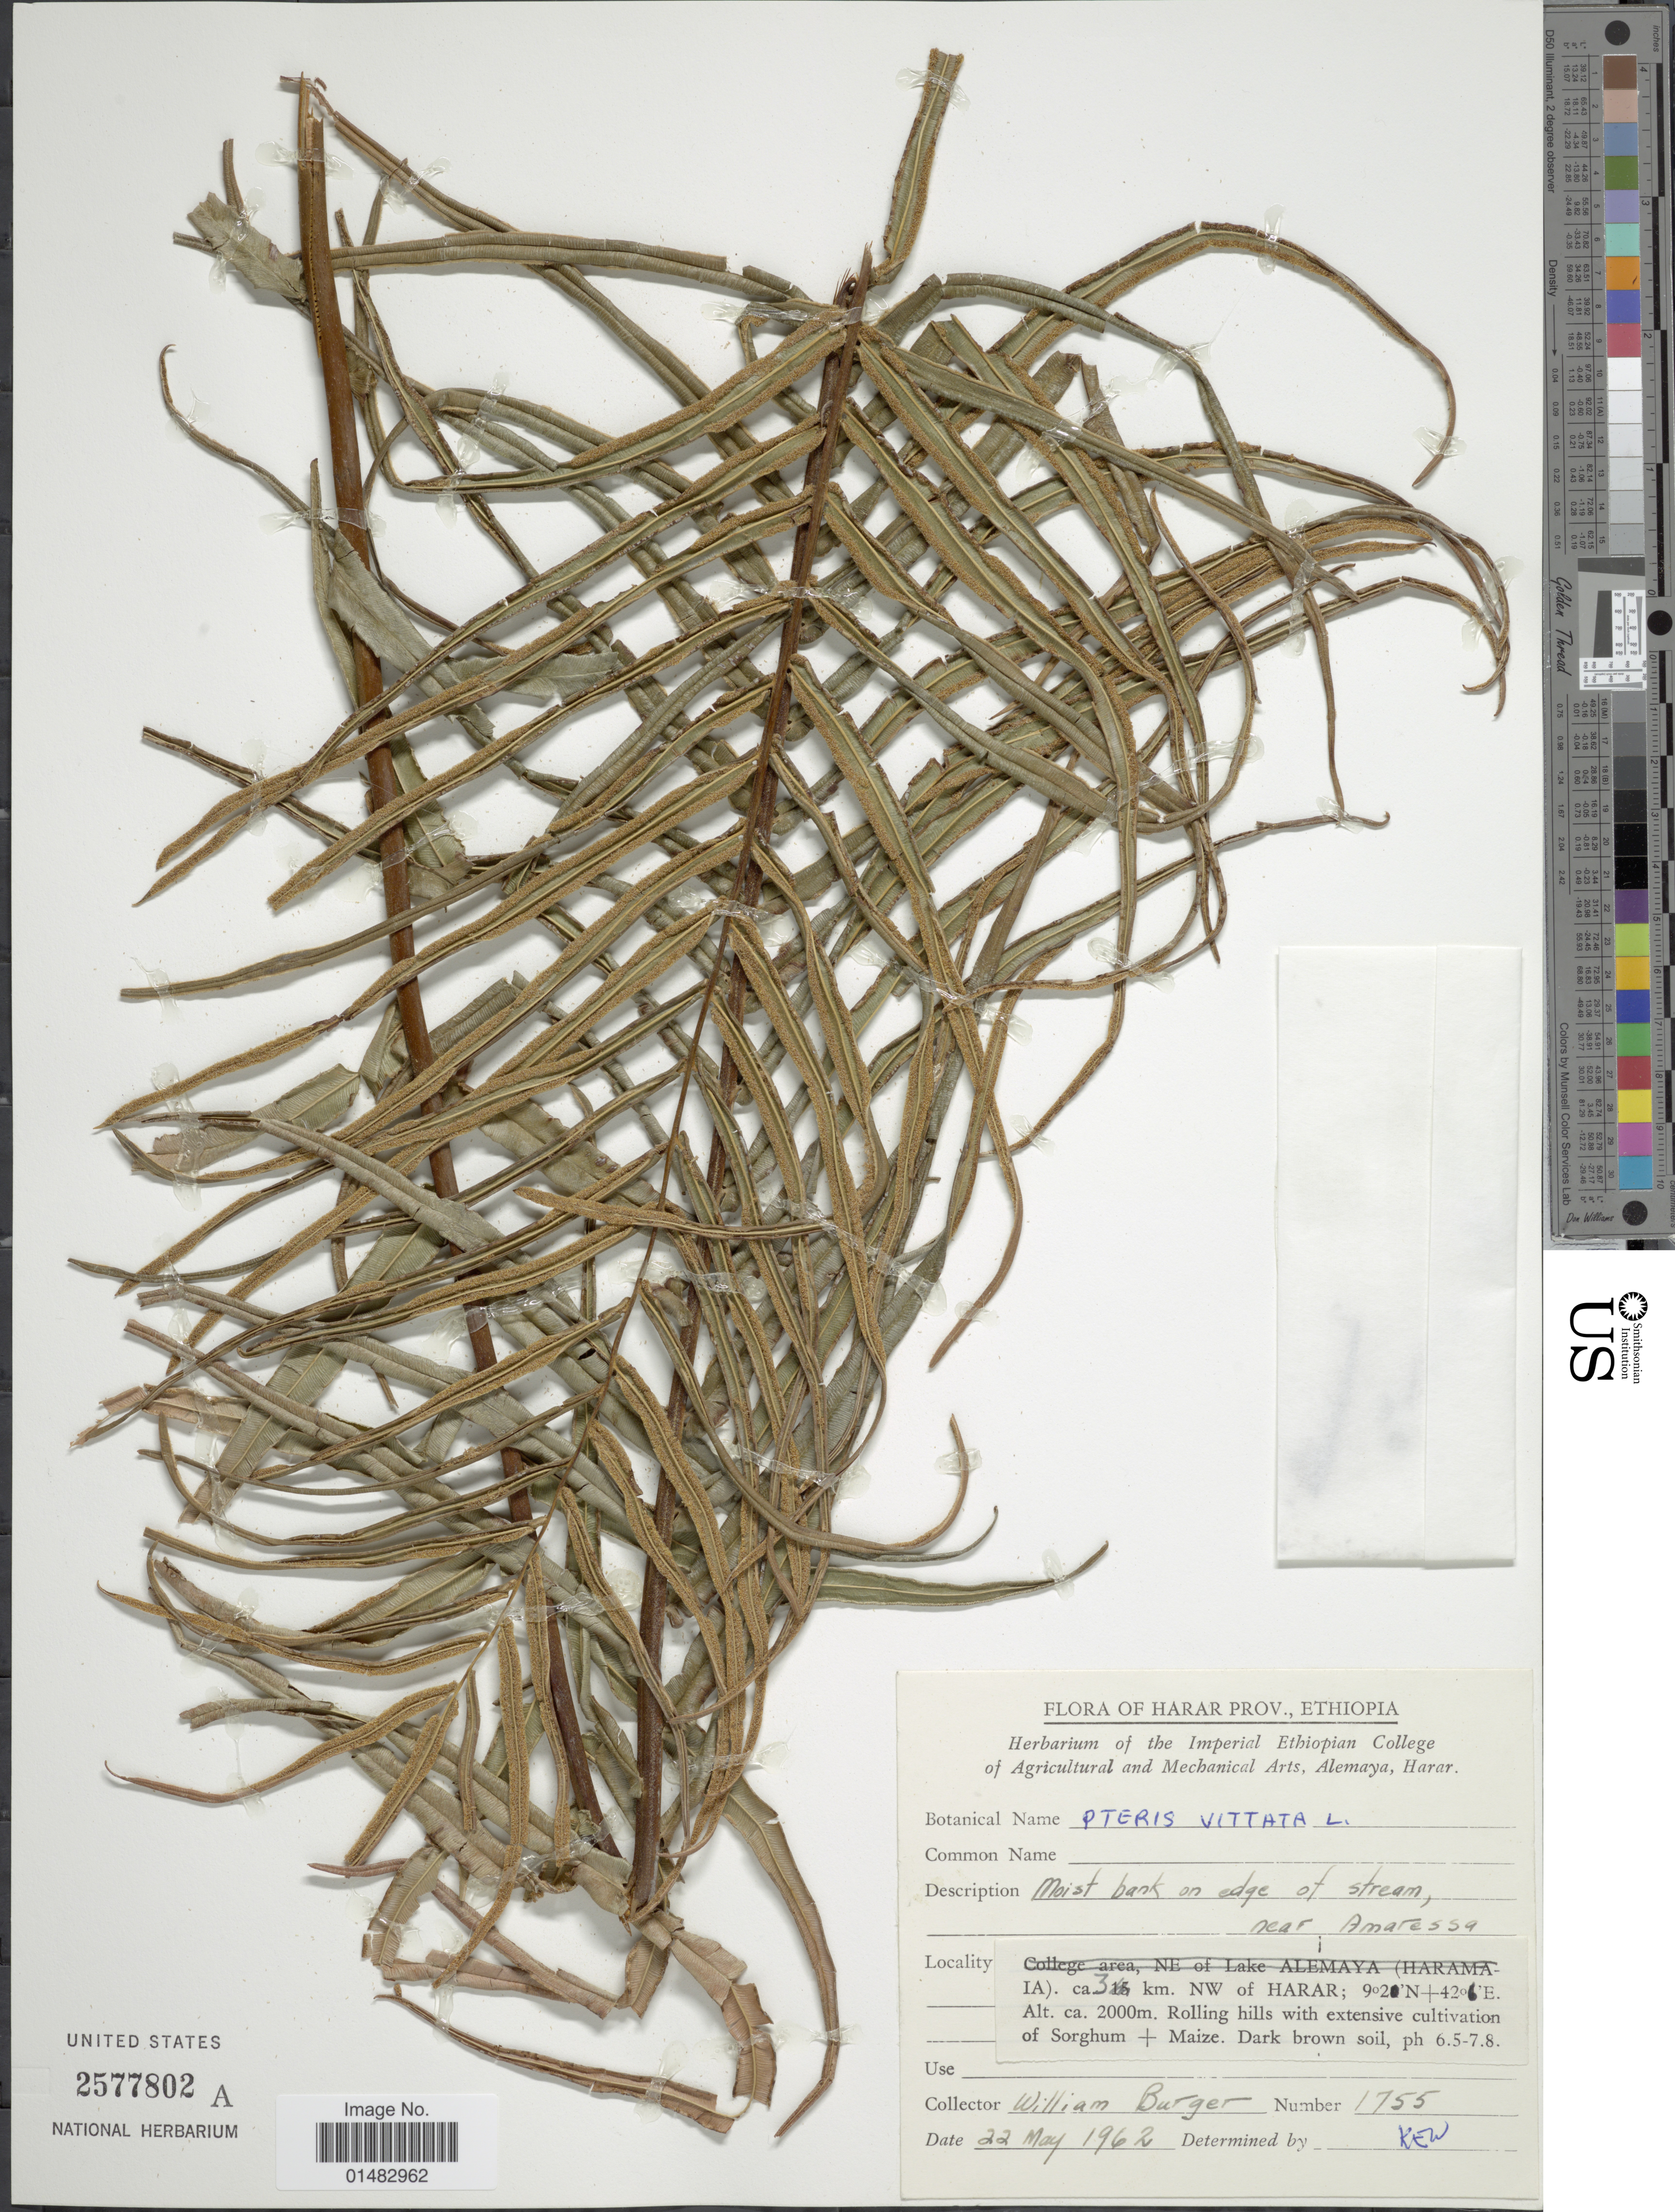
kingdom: Plantae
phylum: Tracheophyta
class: Polypodiopsida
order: Polypodiales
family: Pteridaceae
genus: Pteris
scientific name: Pteris vittata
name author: L.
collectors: W. Burger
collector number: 1755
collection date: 1962-05-22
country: Zimbabwe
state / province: Harare (city)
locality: Ca. 3 km NW of Harar, Rolling hills with extensive cultivation of Sorghum+Maize, Dark brown soil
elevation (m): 2000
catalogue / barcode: US 2577802A